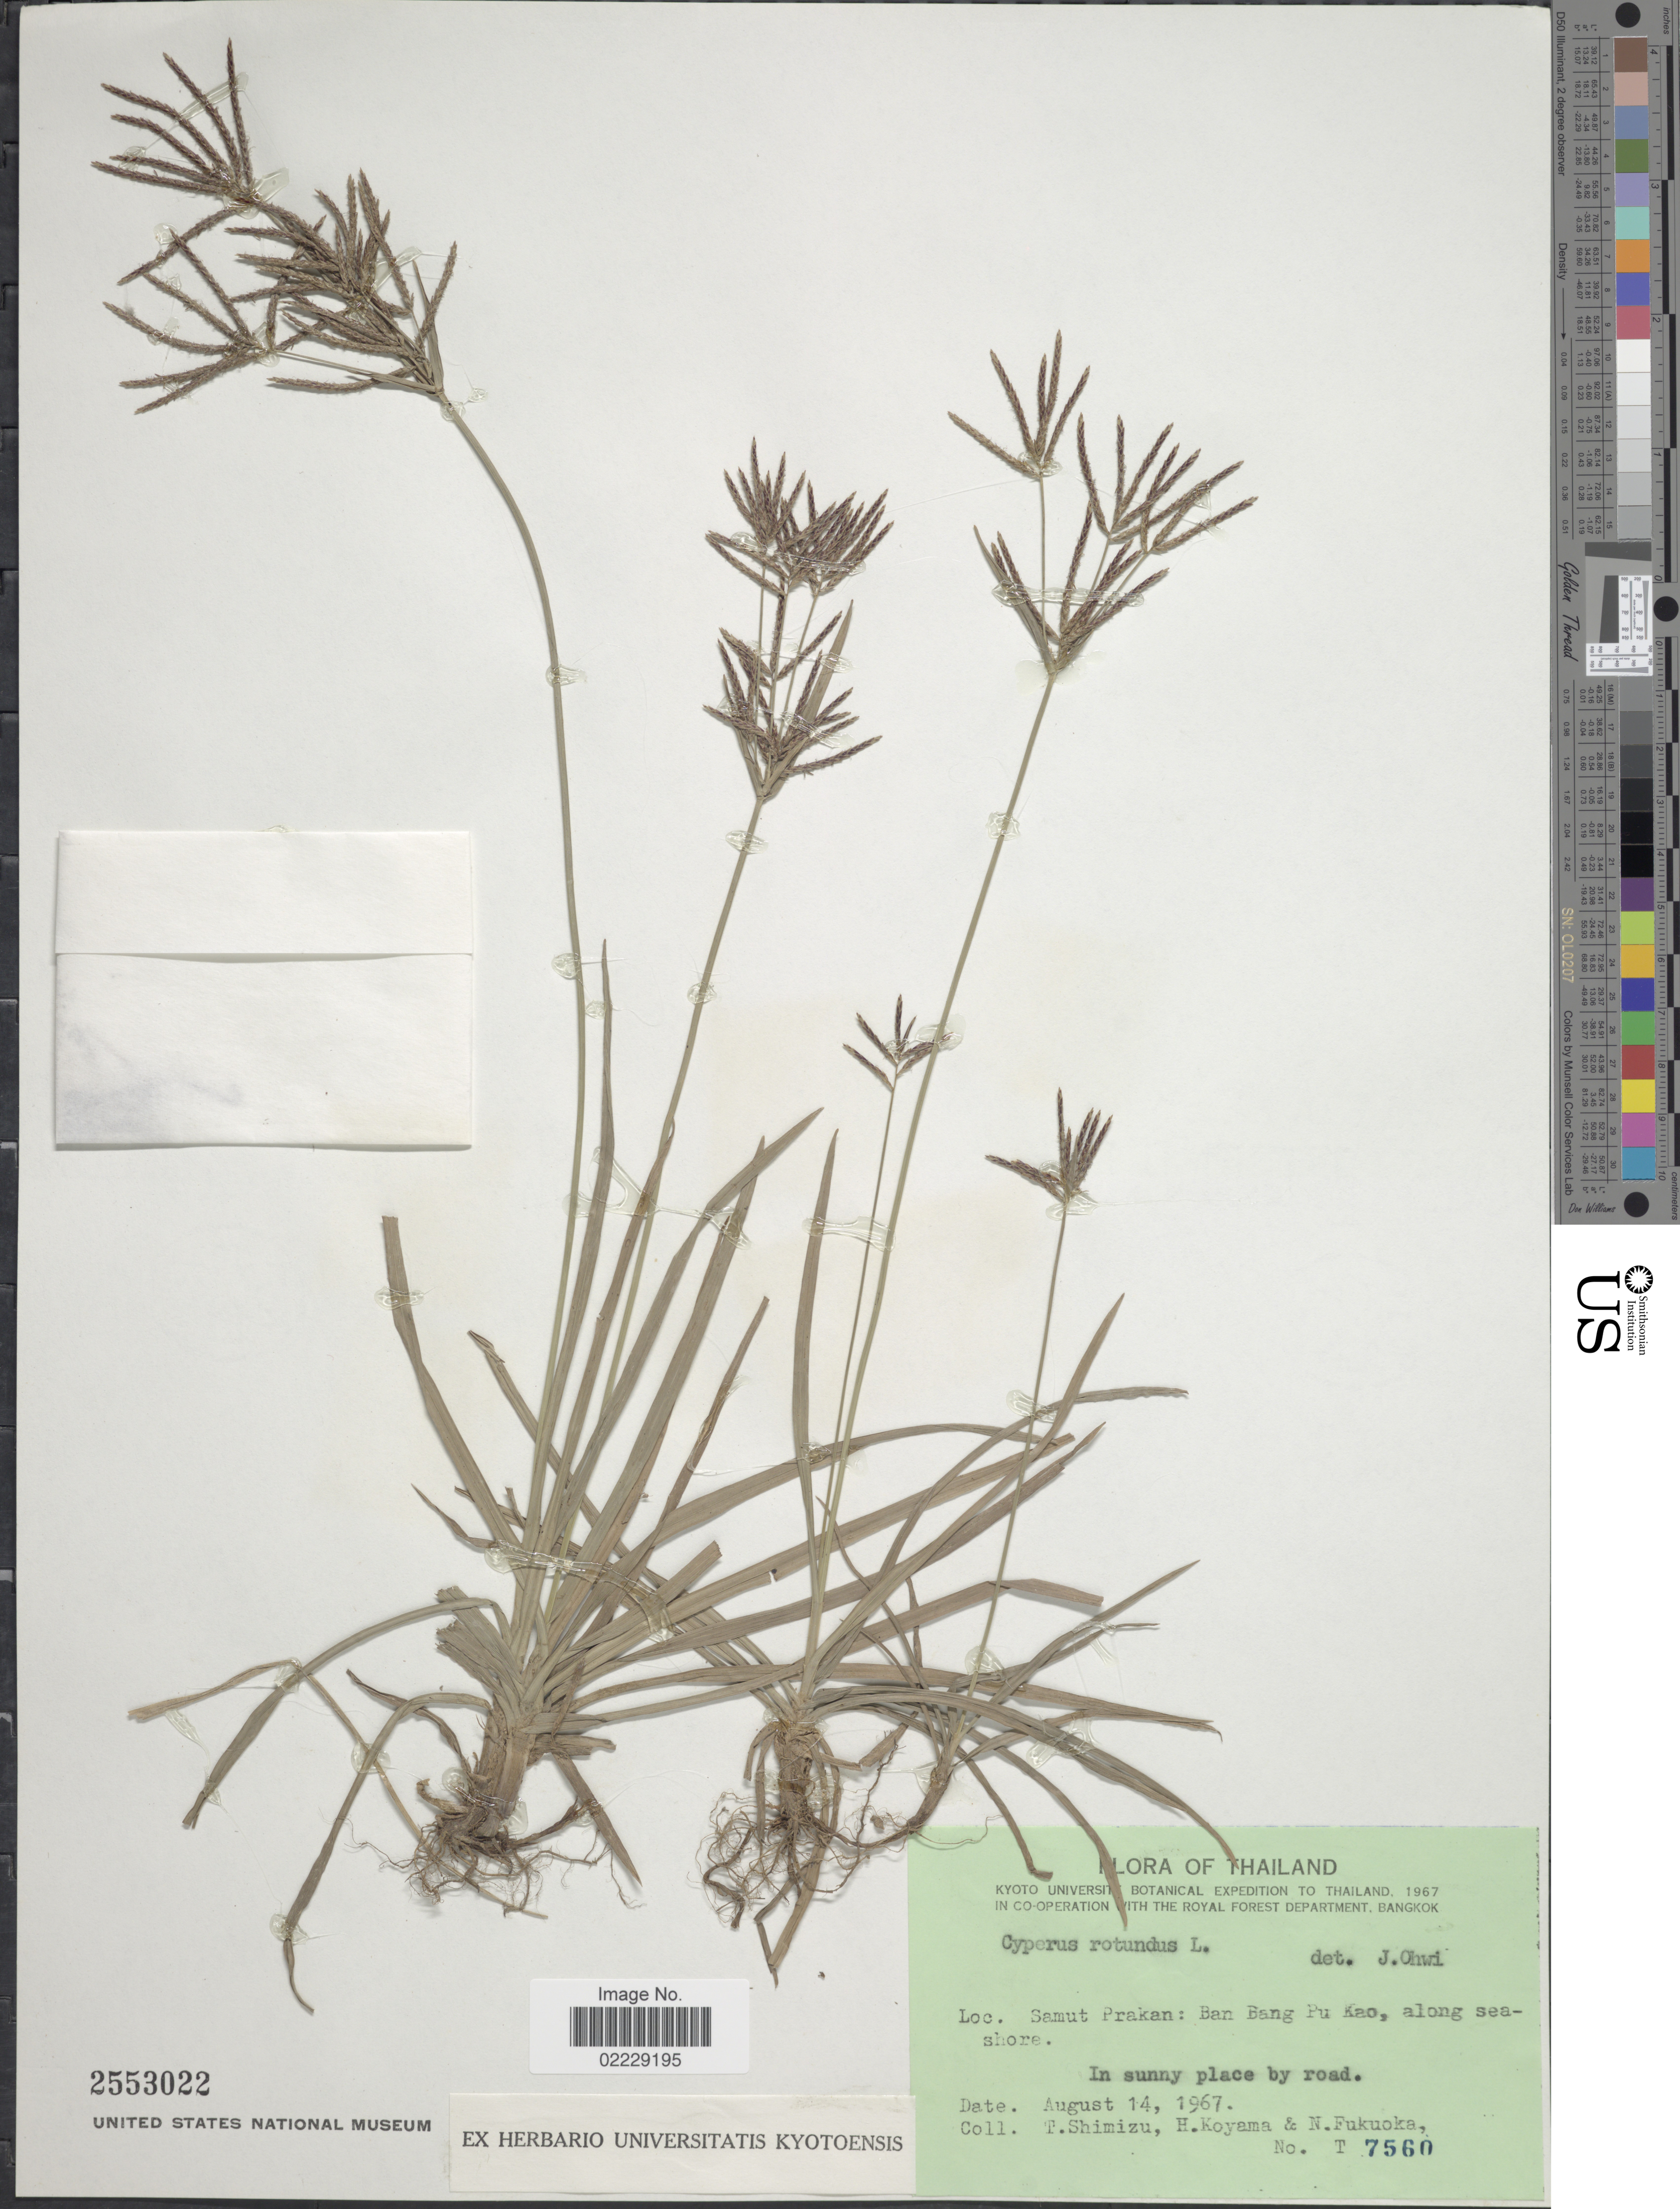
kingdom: Plantae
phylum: Tracheophyta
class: Liliopsida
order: Poales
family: Cyperaceae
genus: Cyperus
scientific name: Cyperus rotundus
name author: L.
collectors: T. Shimizu, H. Koyama & N. Fukuoka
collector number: T 7560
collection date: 1967-08-14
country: Thailand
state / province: Samut Prakan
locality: Ban Bang Pu Kao, along seashore, in sunny place by road.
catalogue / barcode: US 553022